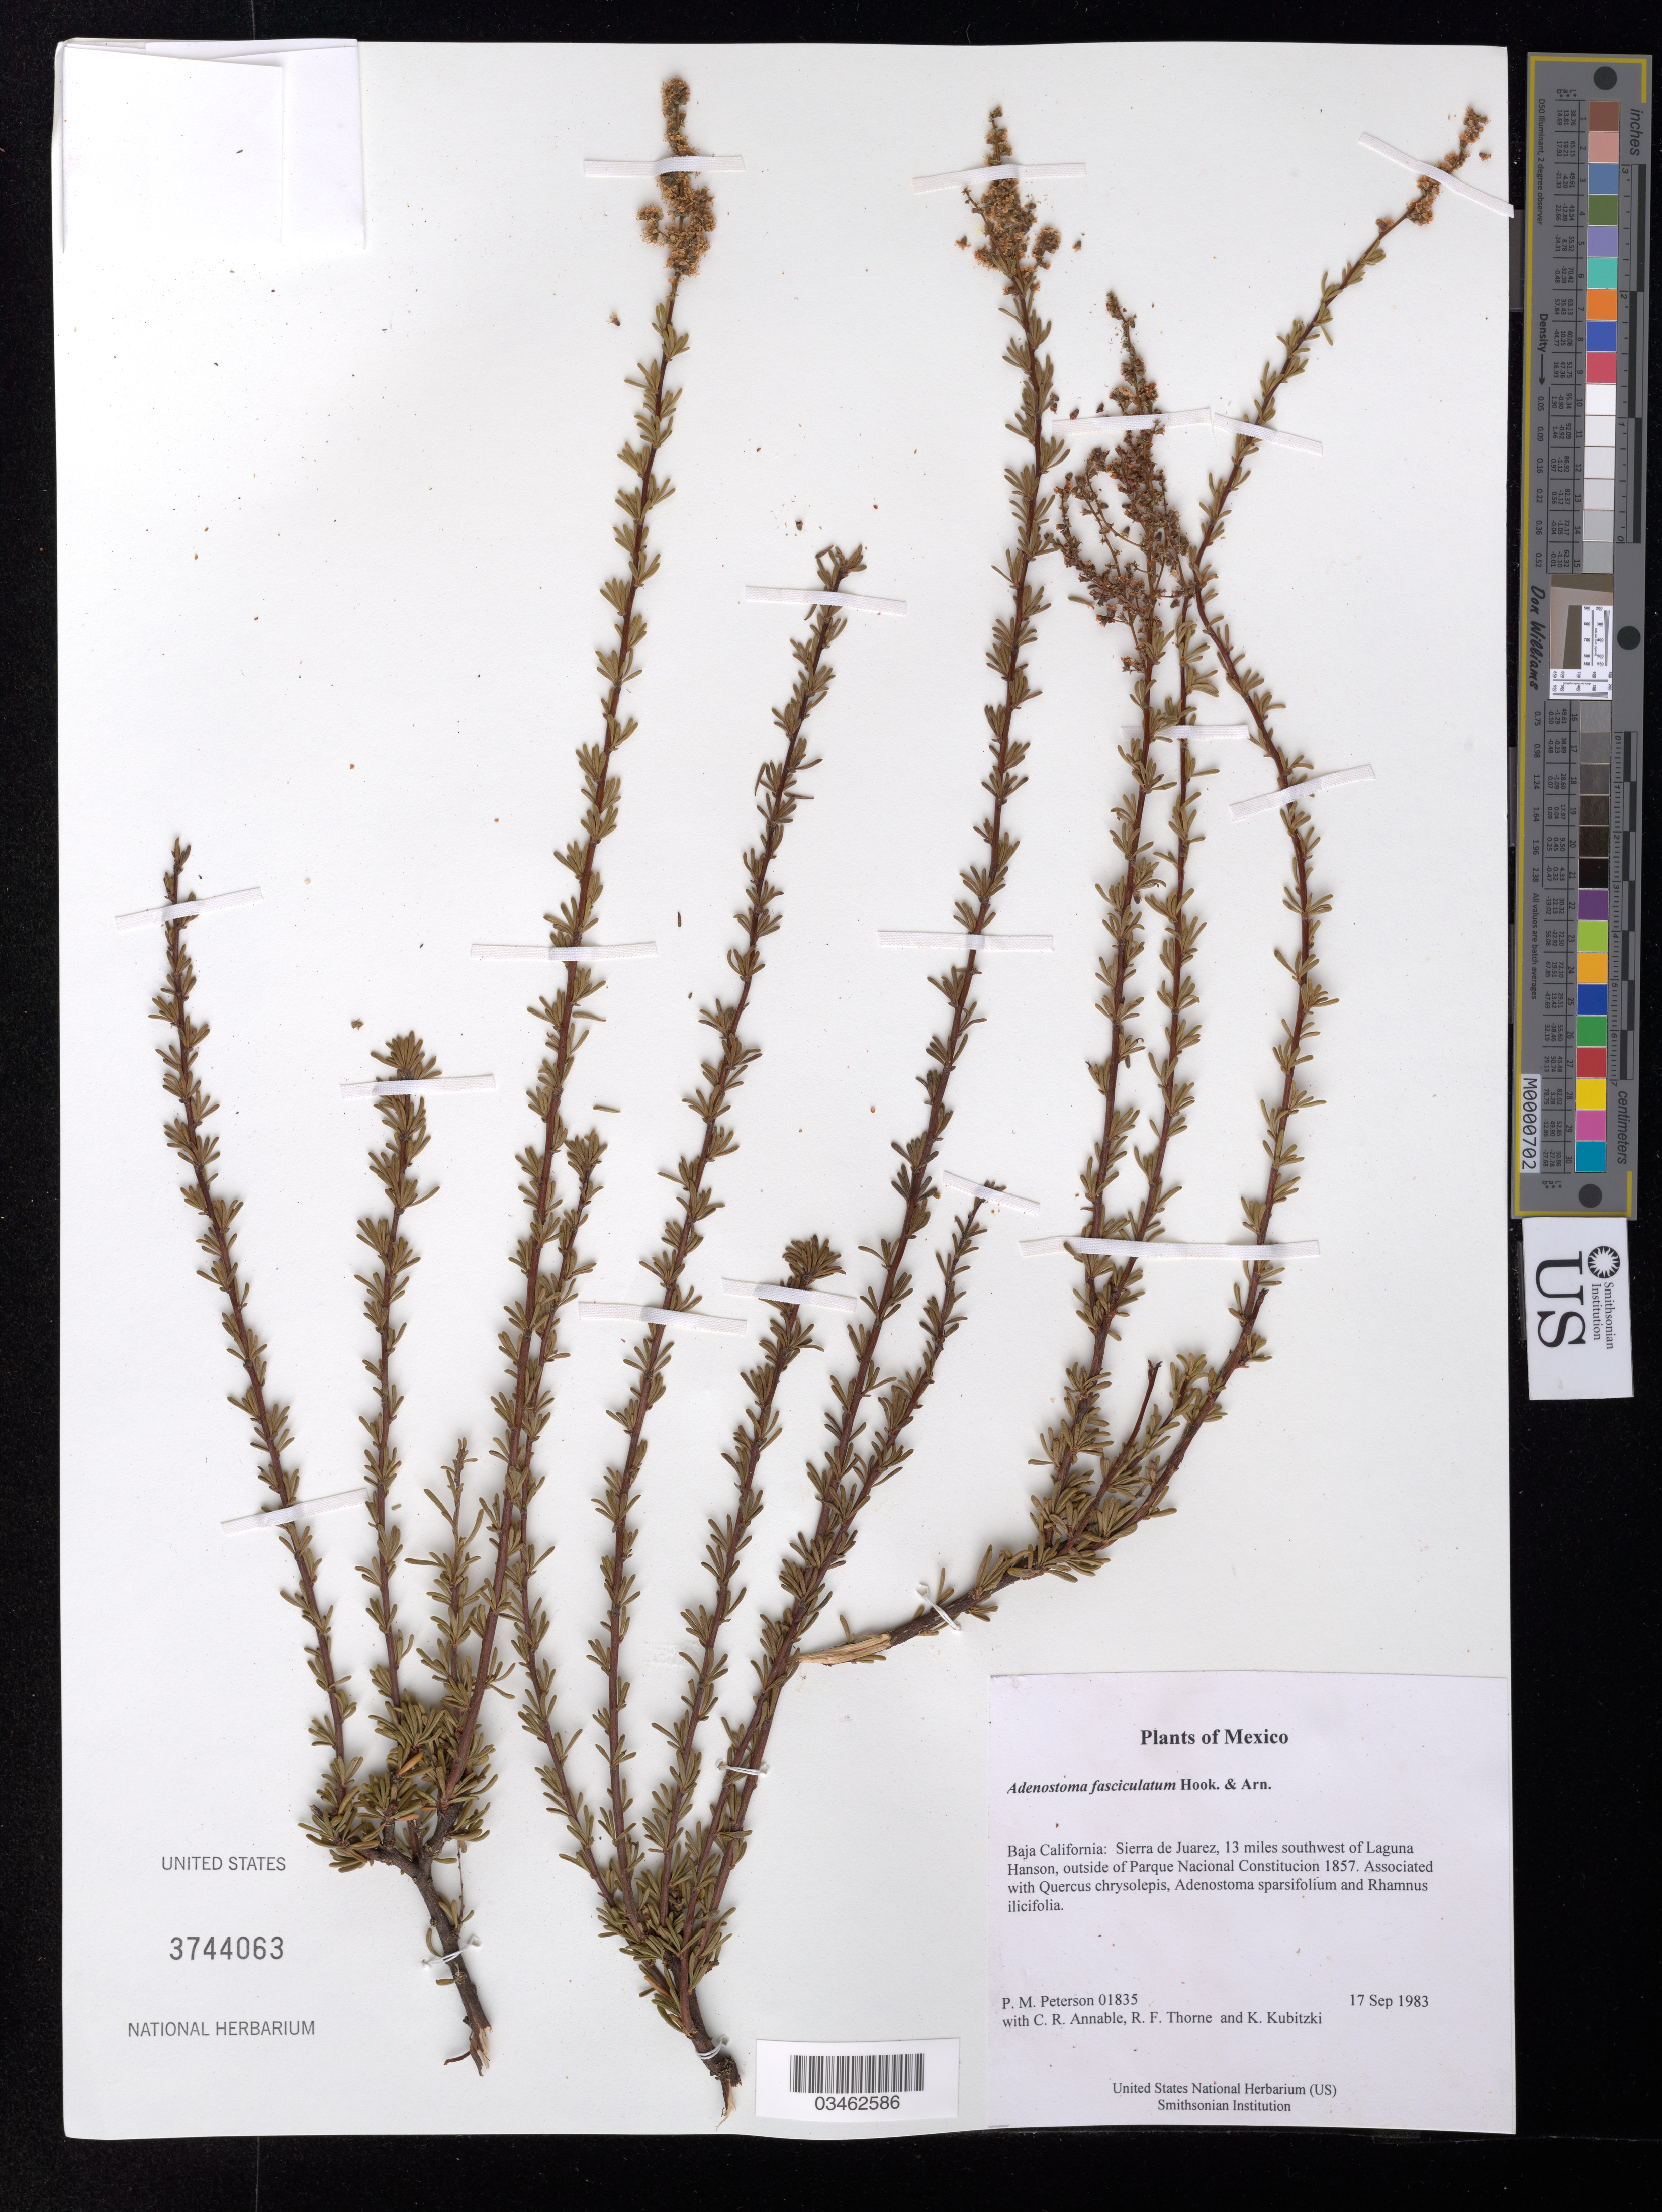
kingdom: Plantae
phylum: Tracheophyta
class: Magnoliopsida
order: Rosales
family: Rosaceae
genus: Adenostoma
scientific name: Adenostoma fasciculatum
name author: Hook. & Arn.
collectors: P. M. Peterson, C. R. Annable, R. F. Thorne & K. Kubitzki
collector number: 01835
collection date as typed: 17 Sep 1983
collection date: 1983-09-17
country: Mexico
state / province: Baja California Norte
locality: Sierra de Juarez, 13 miles southwest of Laguna Hanson, outside of Parque Nacional Constitucion 1857.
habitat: Associated with Quercus chrysolepis, Adenostoma sparsifolium and Rhamnus ilicifolia.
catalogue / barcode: US 3744063